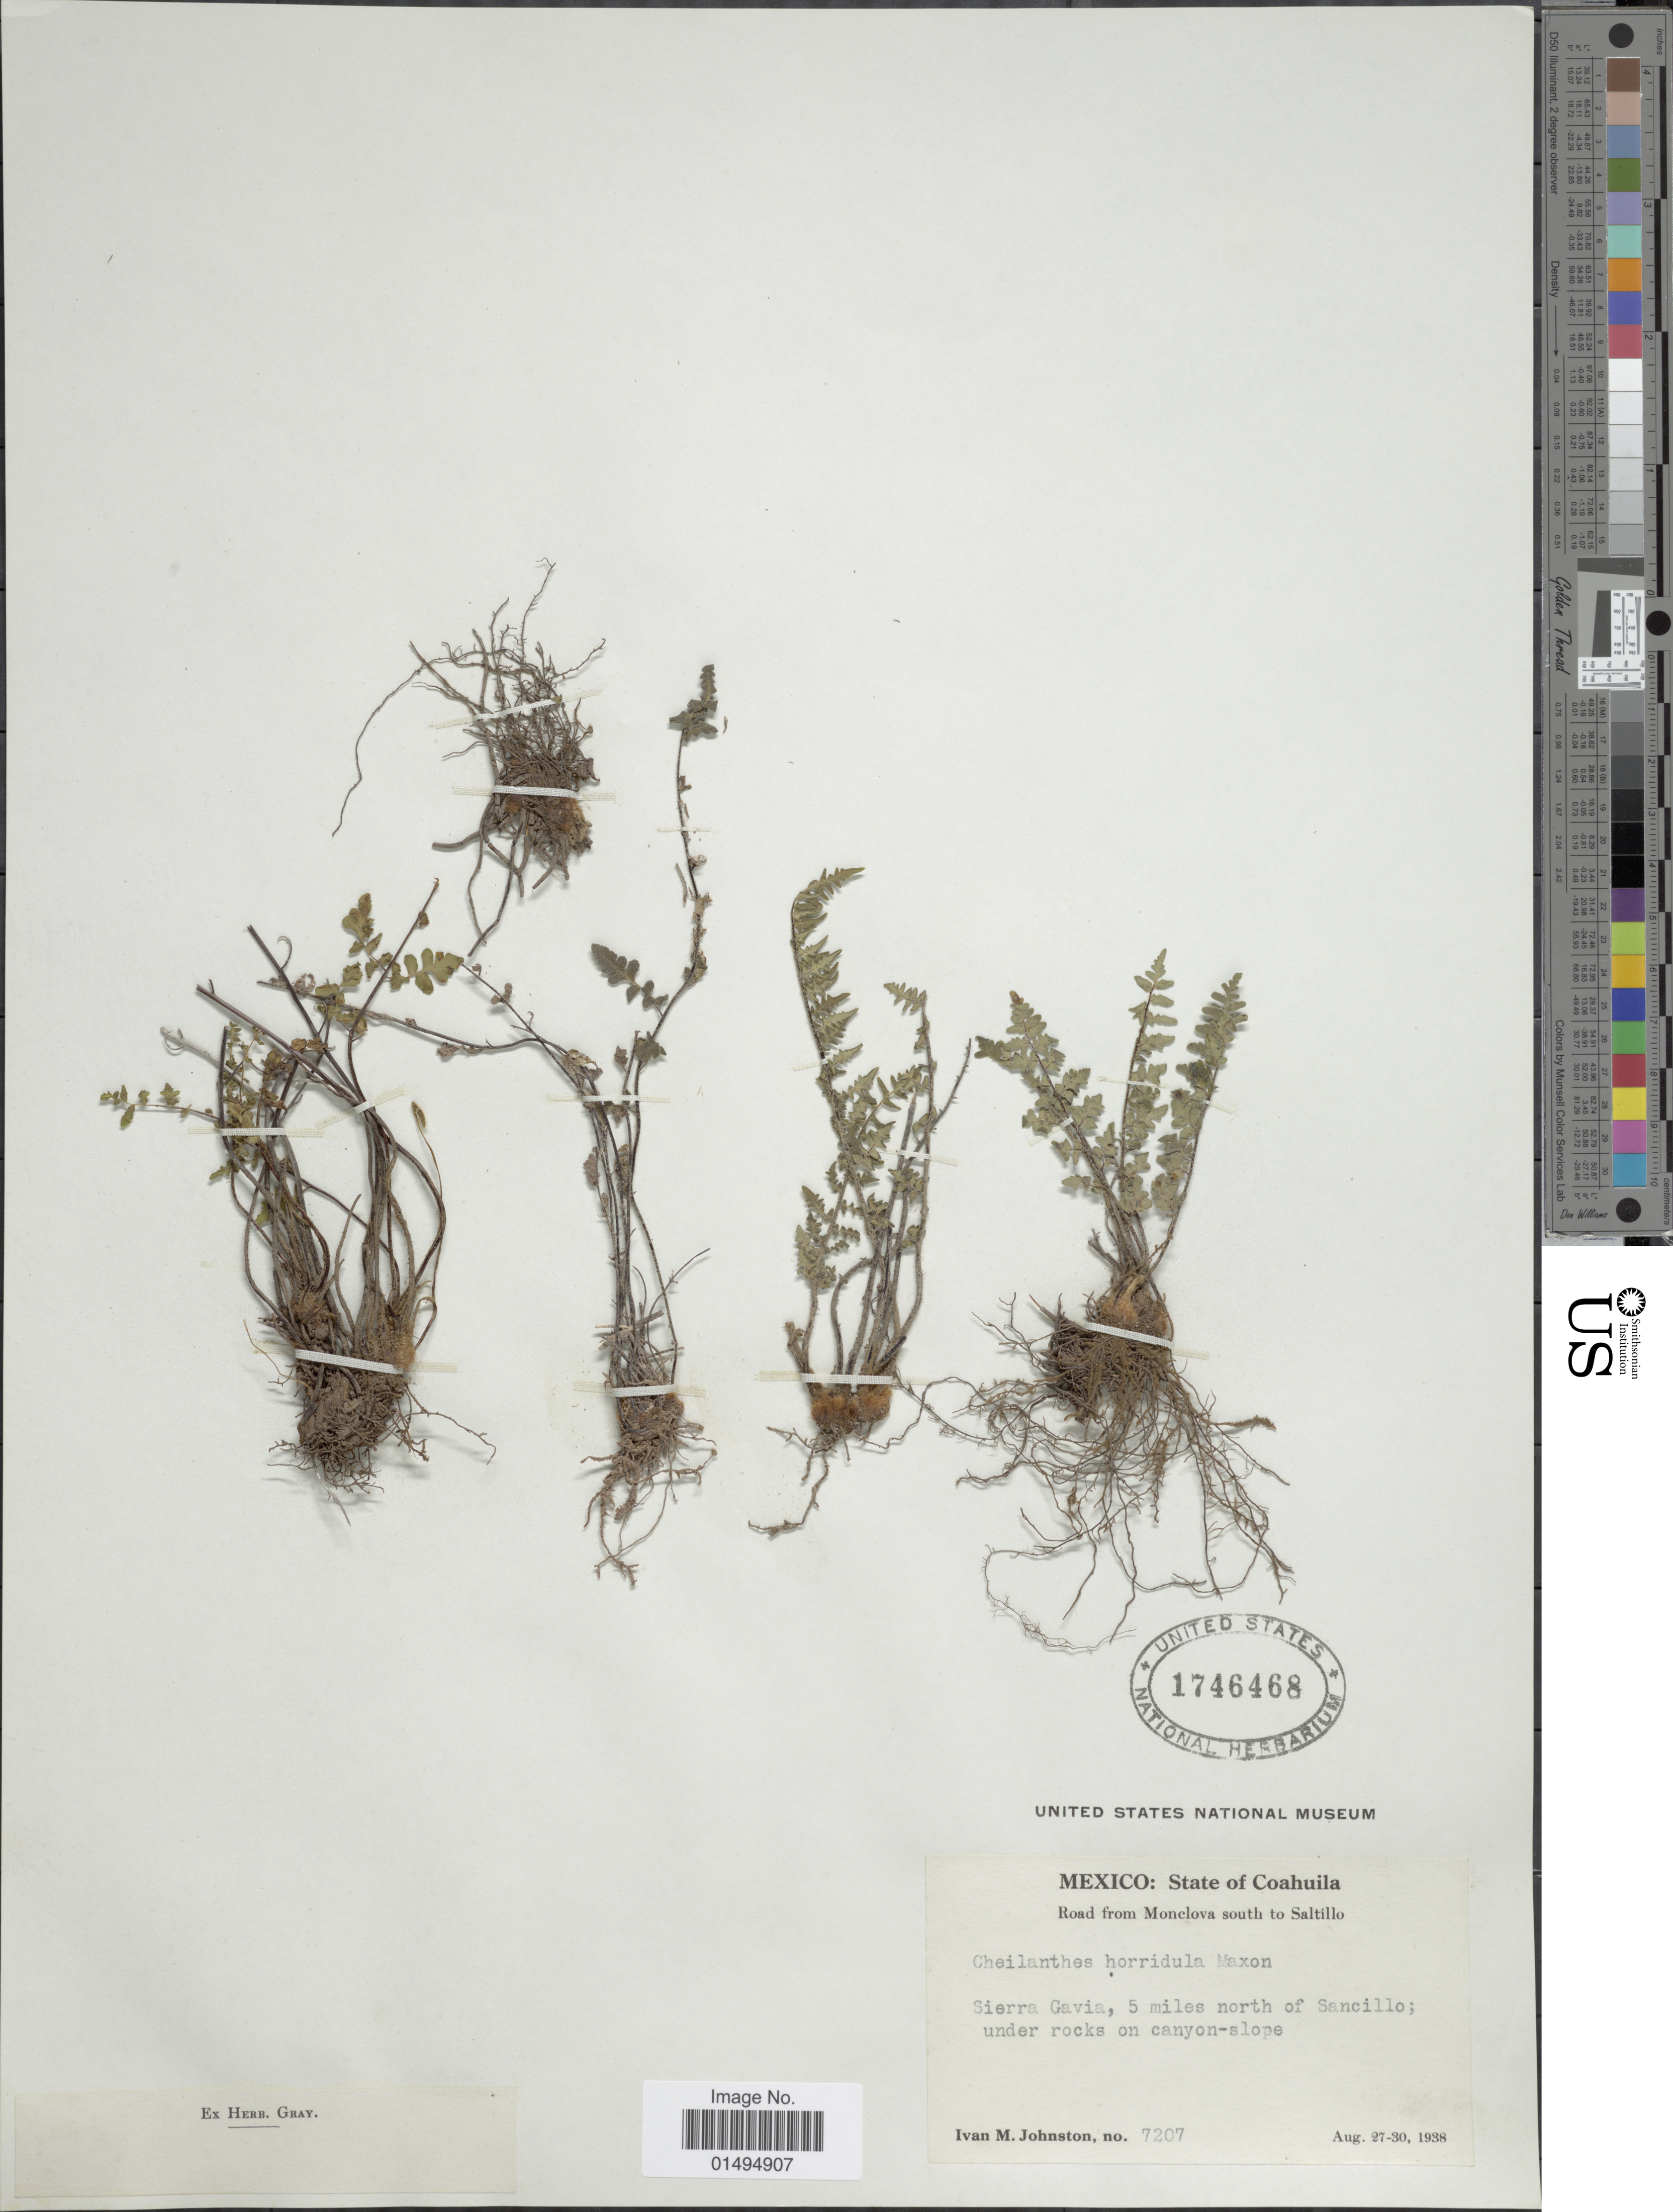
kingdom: Plantae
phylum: Tracheophyta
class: Polypodiopsida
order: Polypodiales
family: Pteridaceae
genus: Myriopteris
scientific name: Myriopteris scabra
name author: (C. Chr.) Grusz & Windham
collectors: I.M. Johnston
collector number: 7207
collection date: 1938-08-27/1938-08-30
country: Mexico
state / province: Coahuila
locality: State of Coahuila, Road from Monclova south to Saltillo, Sierra Gavia, 5 miles north of Sancillo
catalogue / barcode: US 1746468